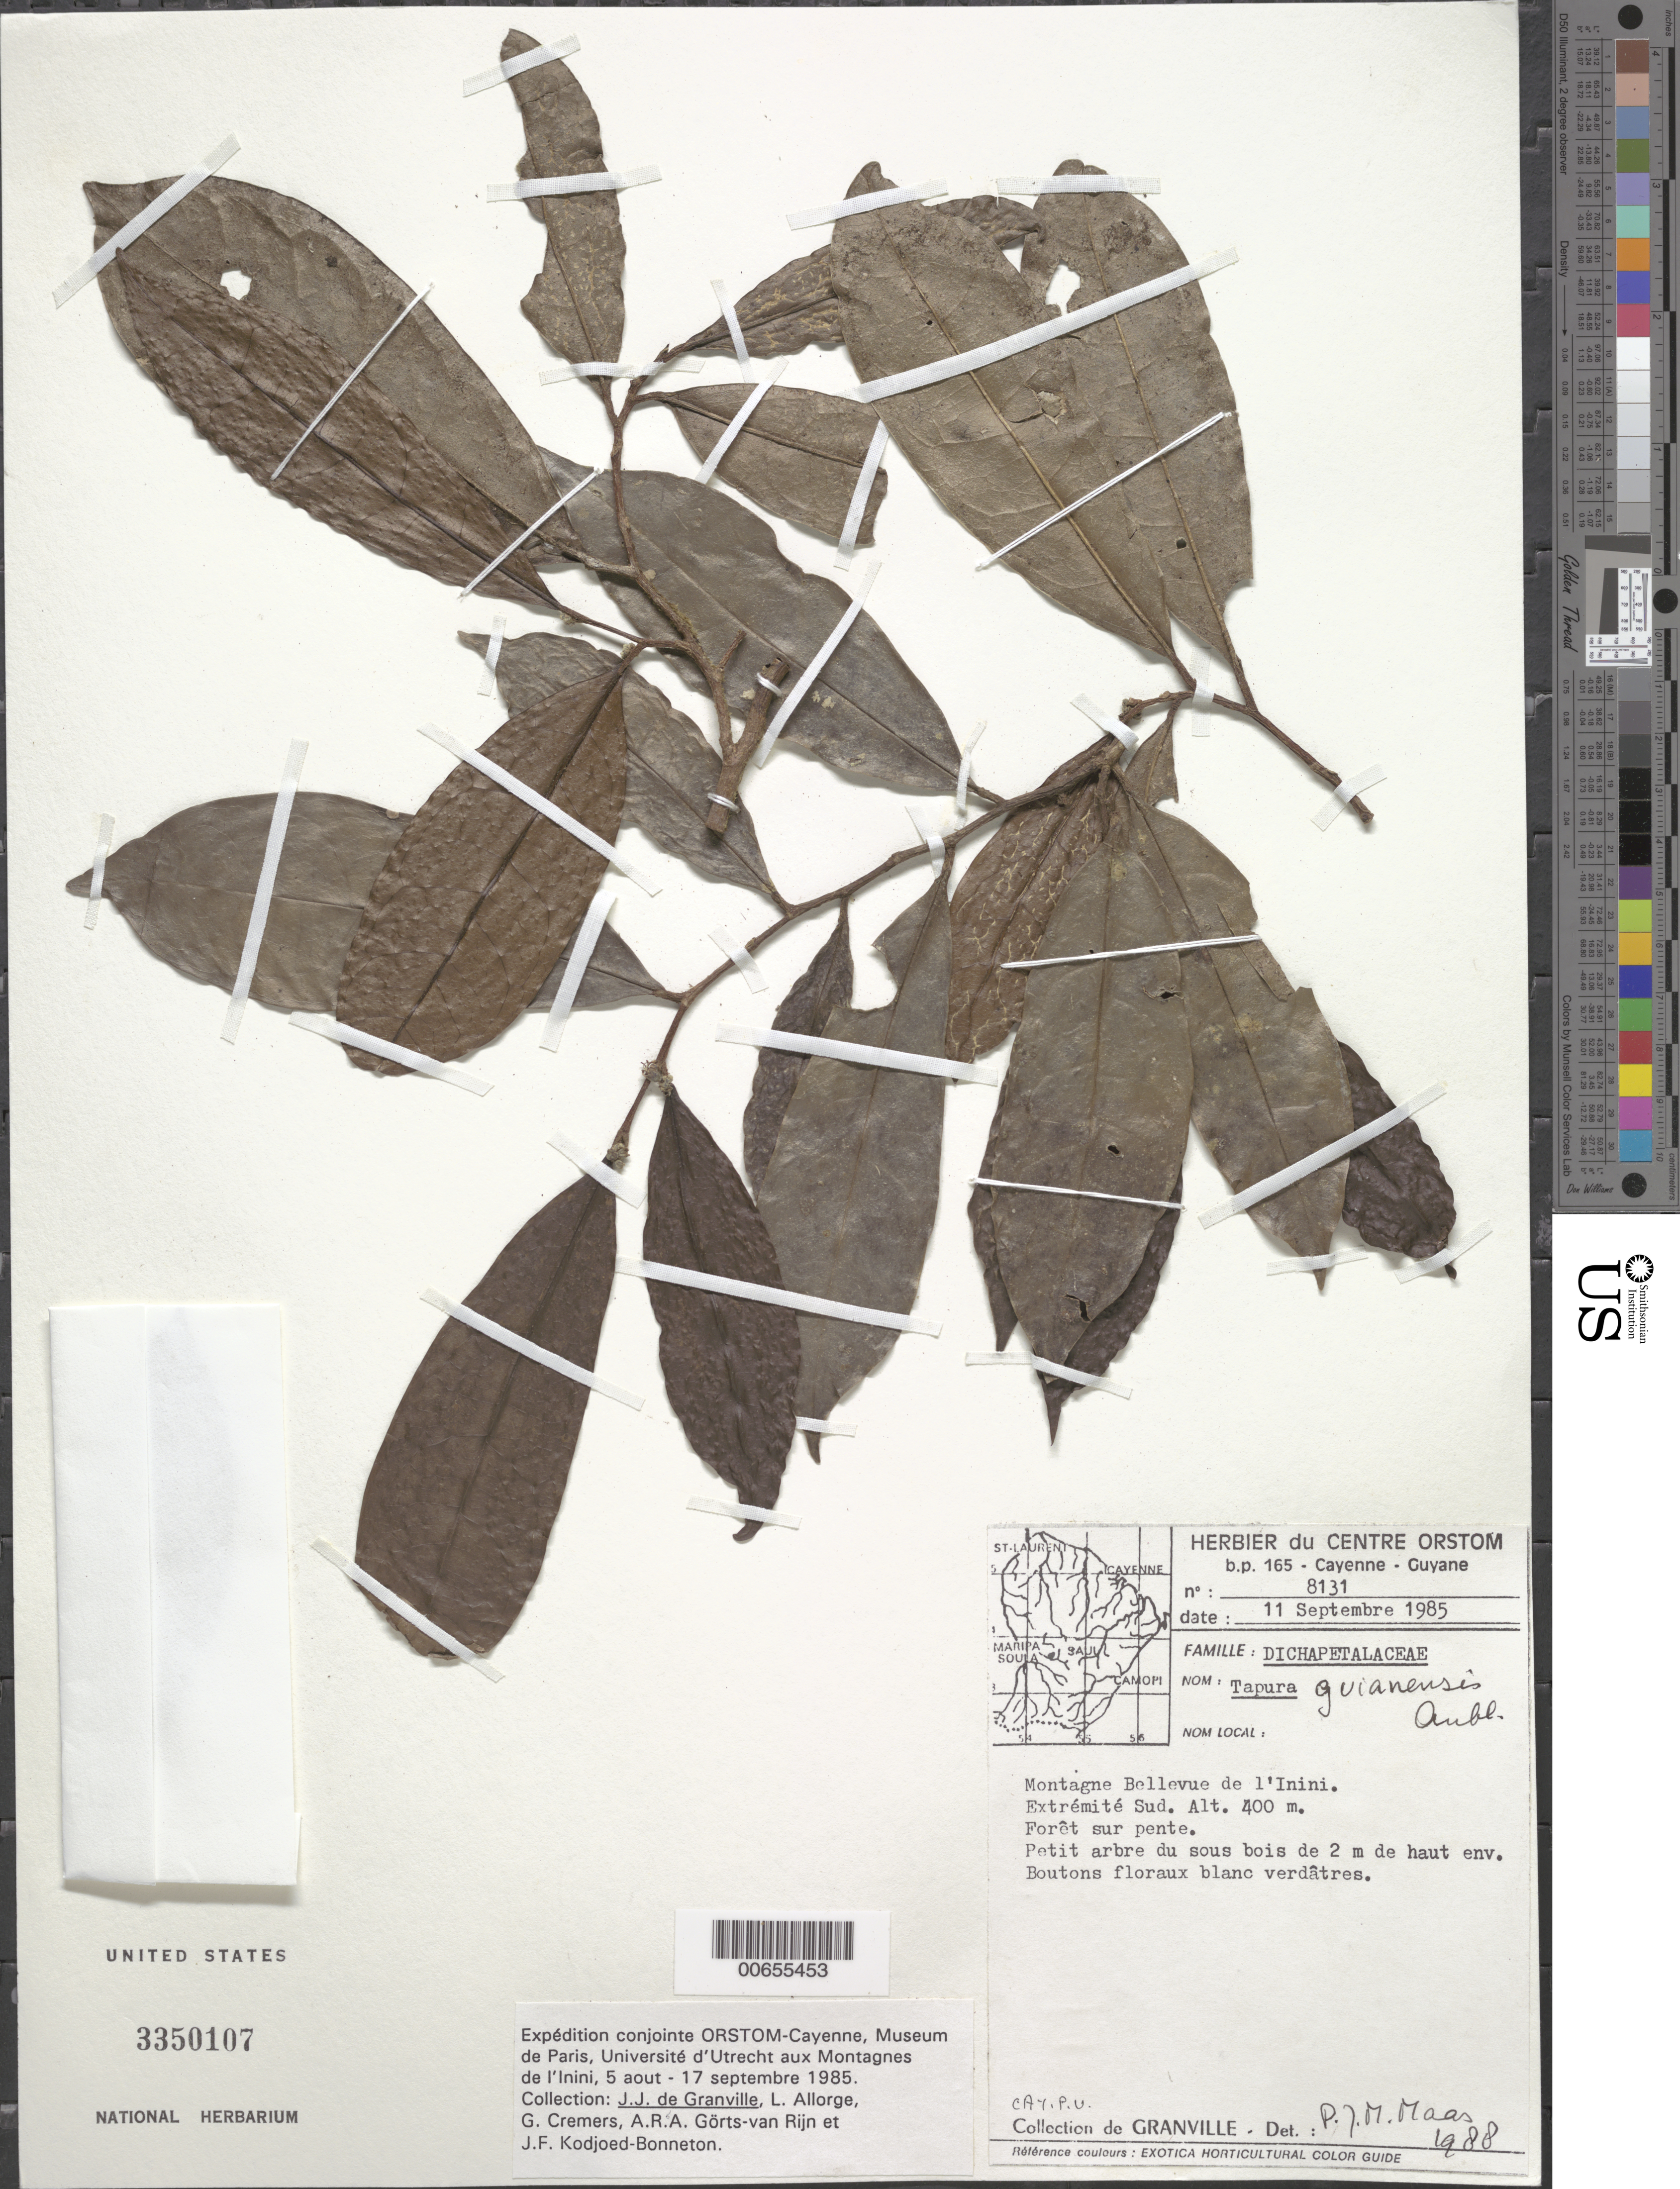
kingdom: Plantae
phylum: Tracheophyta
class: Magnoliopsida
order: Malpighiales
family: Dichapetalaceae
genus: Tapura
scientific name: Tapura guianensis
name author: Aubl.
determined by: Maas, Paul J. M.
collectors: J.-J. de Granville, L. Allorge, G. Cremers, A. .R. A. Görts-van Rijn & J. Kodjoed-Bonneton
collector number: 8131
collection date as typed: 11-Sep-85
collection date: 1985-09-11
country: French Guiana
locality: Montagnes Bellevue de l'Inini, extrémité sud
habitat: Forêt sur pente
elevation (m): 400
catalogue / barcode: US 3350107